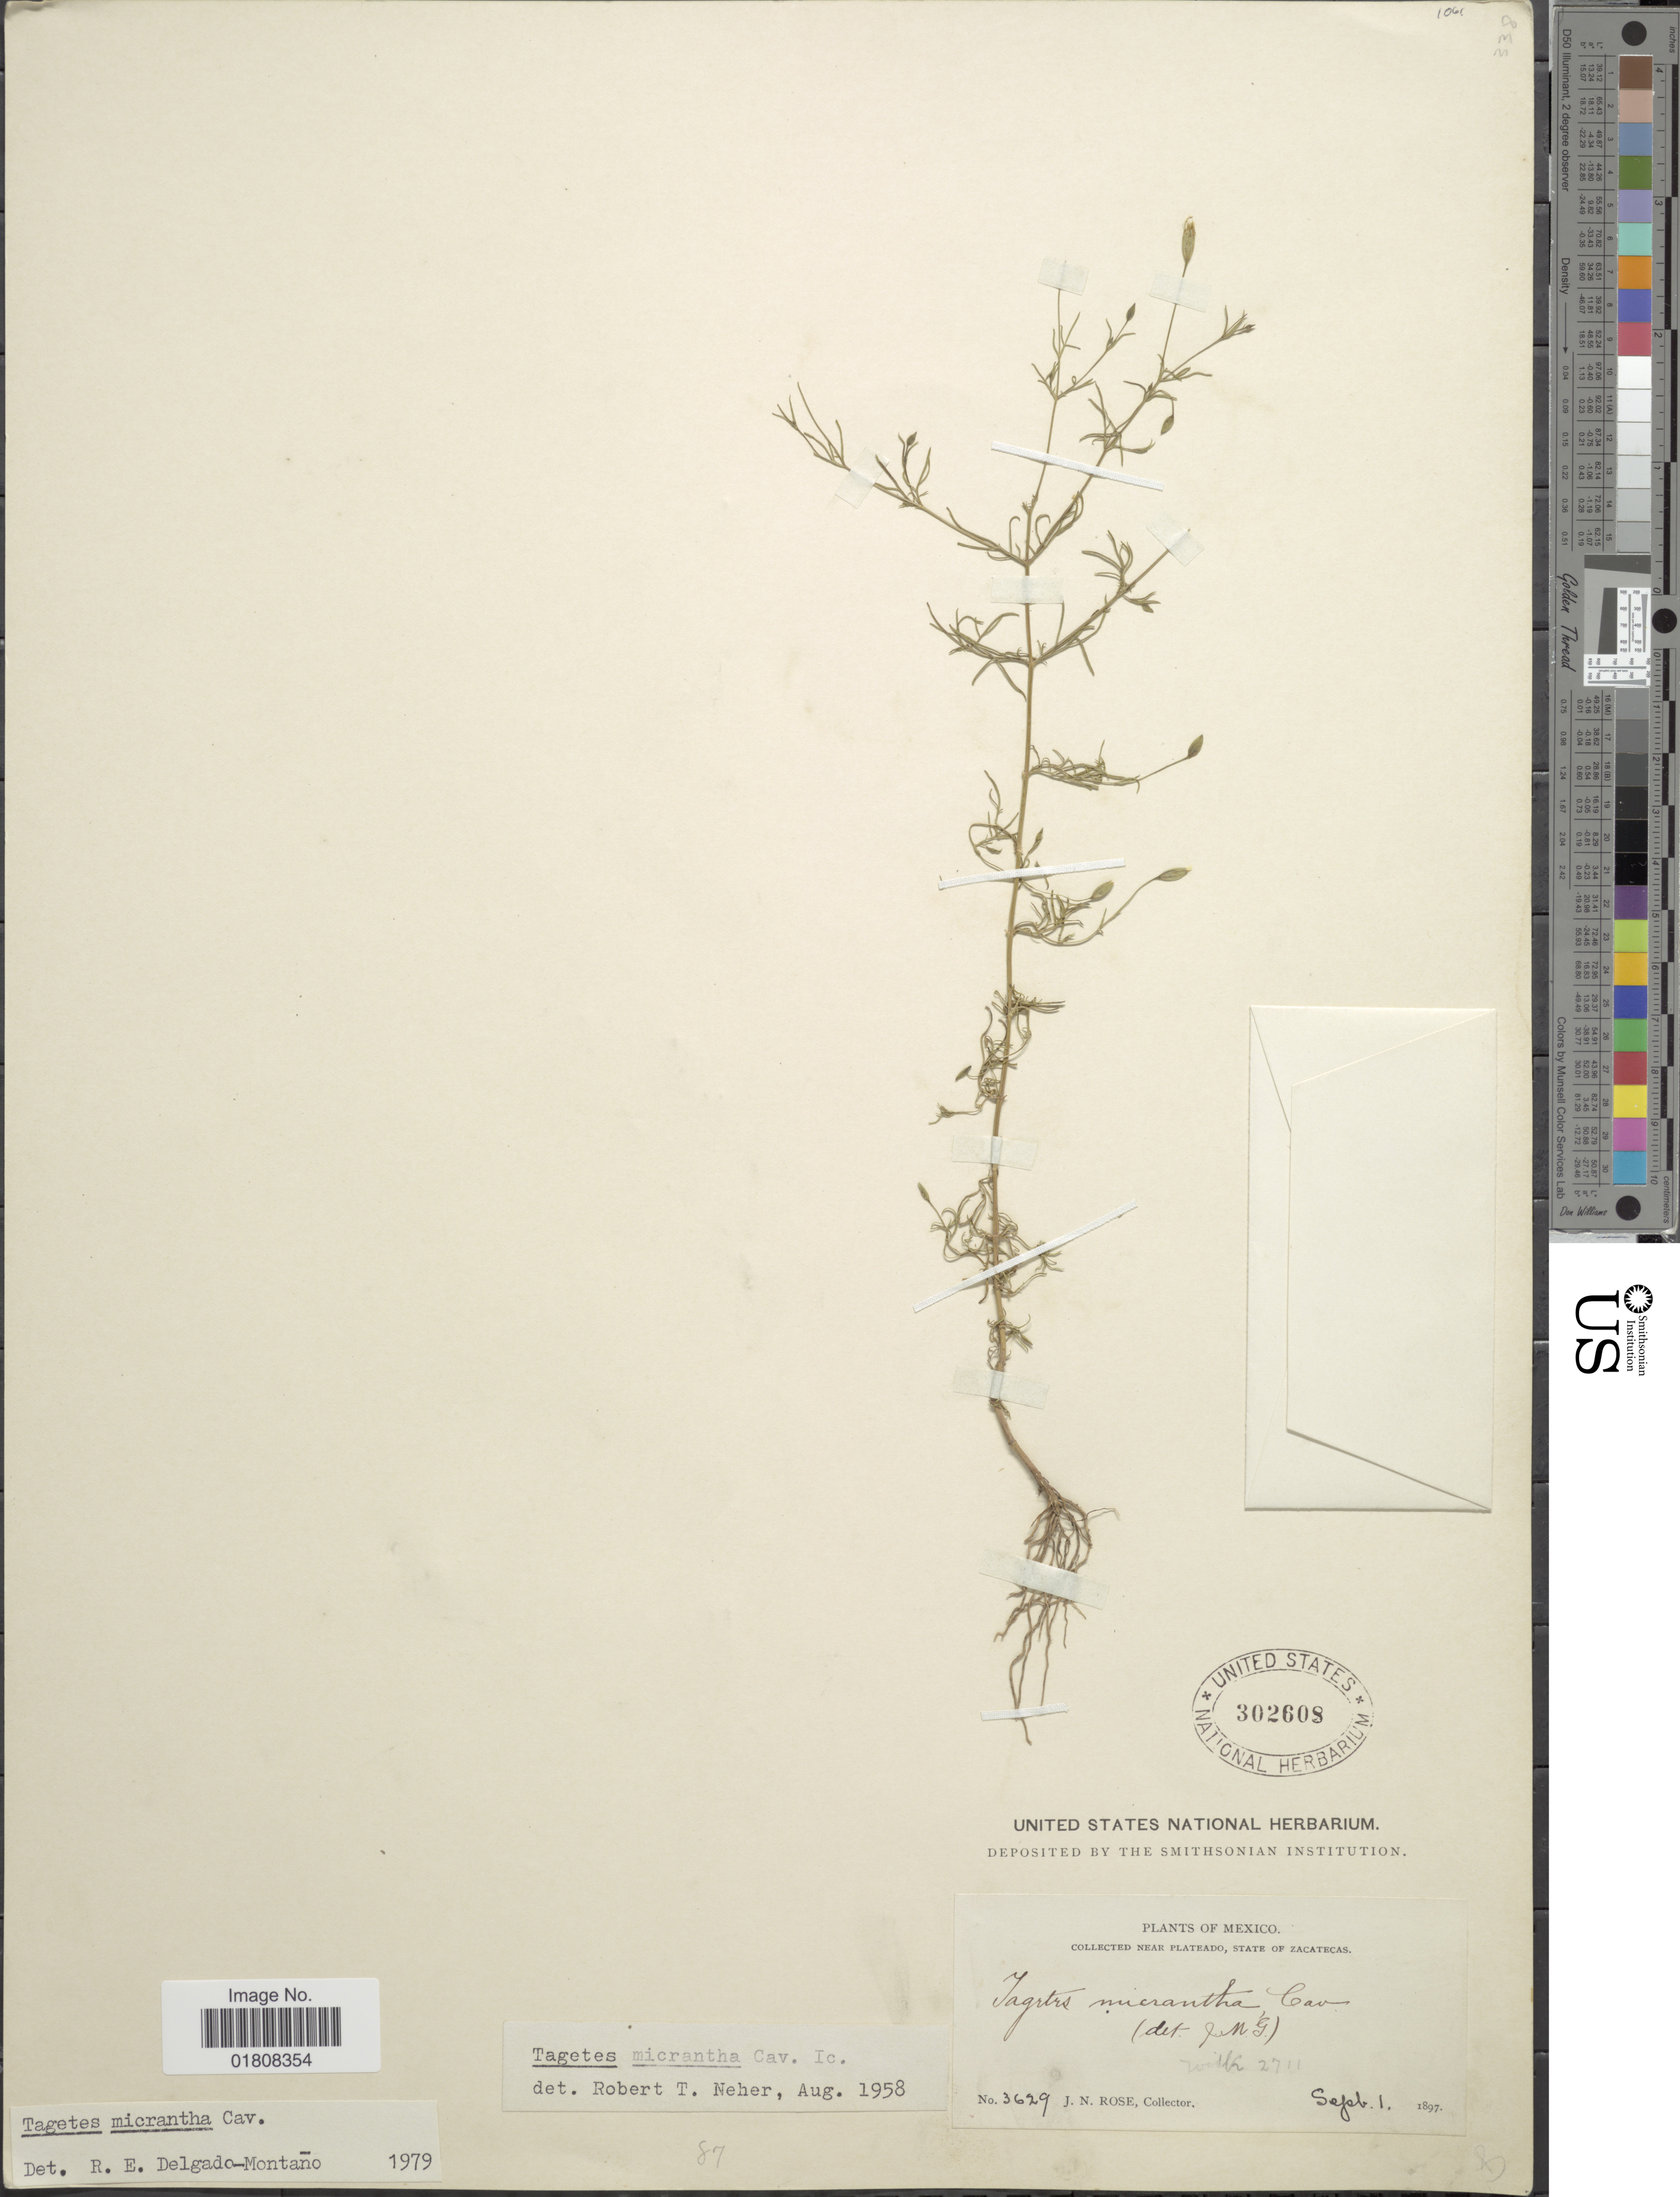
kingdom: Plantae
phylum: Tracheophyta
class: Magnoliopsida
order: Asterales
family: Asteraceae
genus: Tagetes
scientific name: Tagetes micrantha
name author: Cav.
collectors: J. N. Rose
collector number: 3629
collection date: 1897-09-01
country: Mexico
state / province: Zacatecas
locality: Near Plateado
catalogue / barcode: US 302608